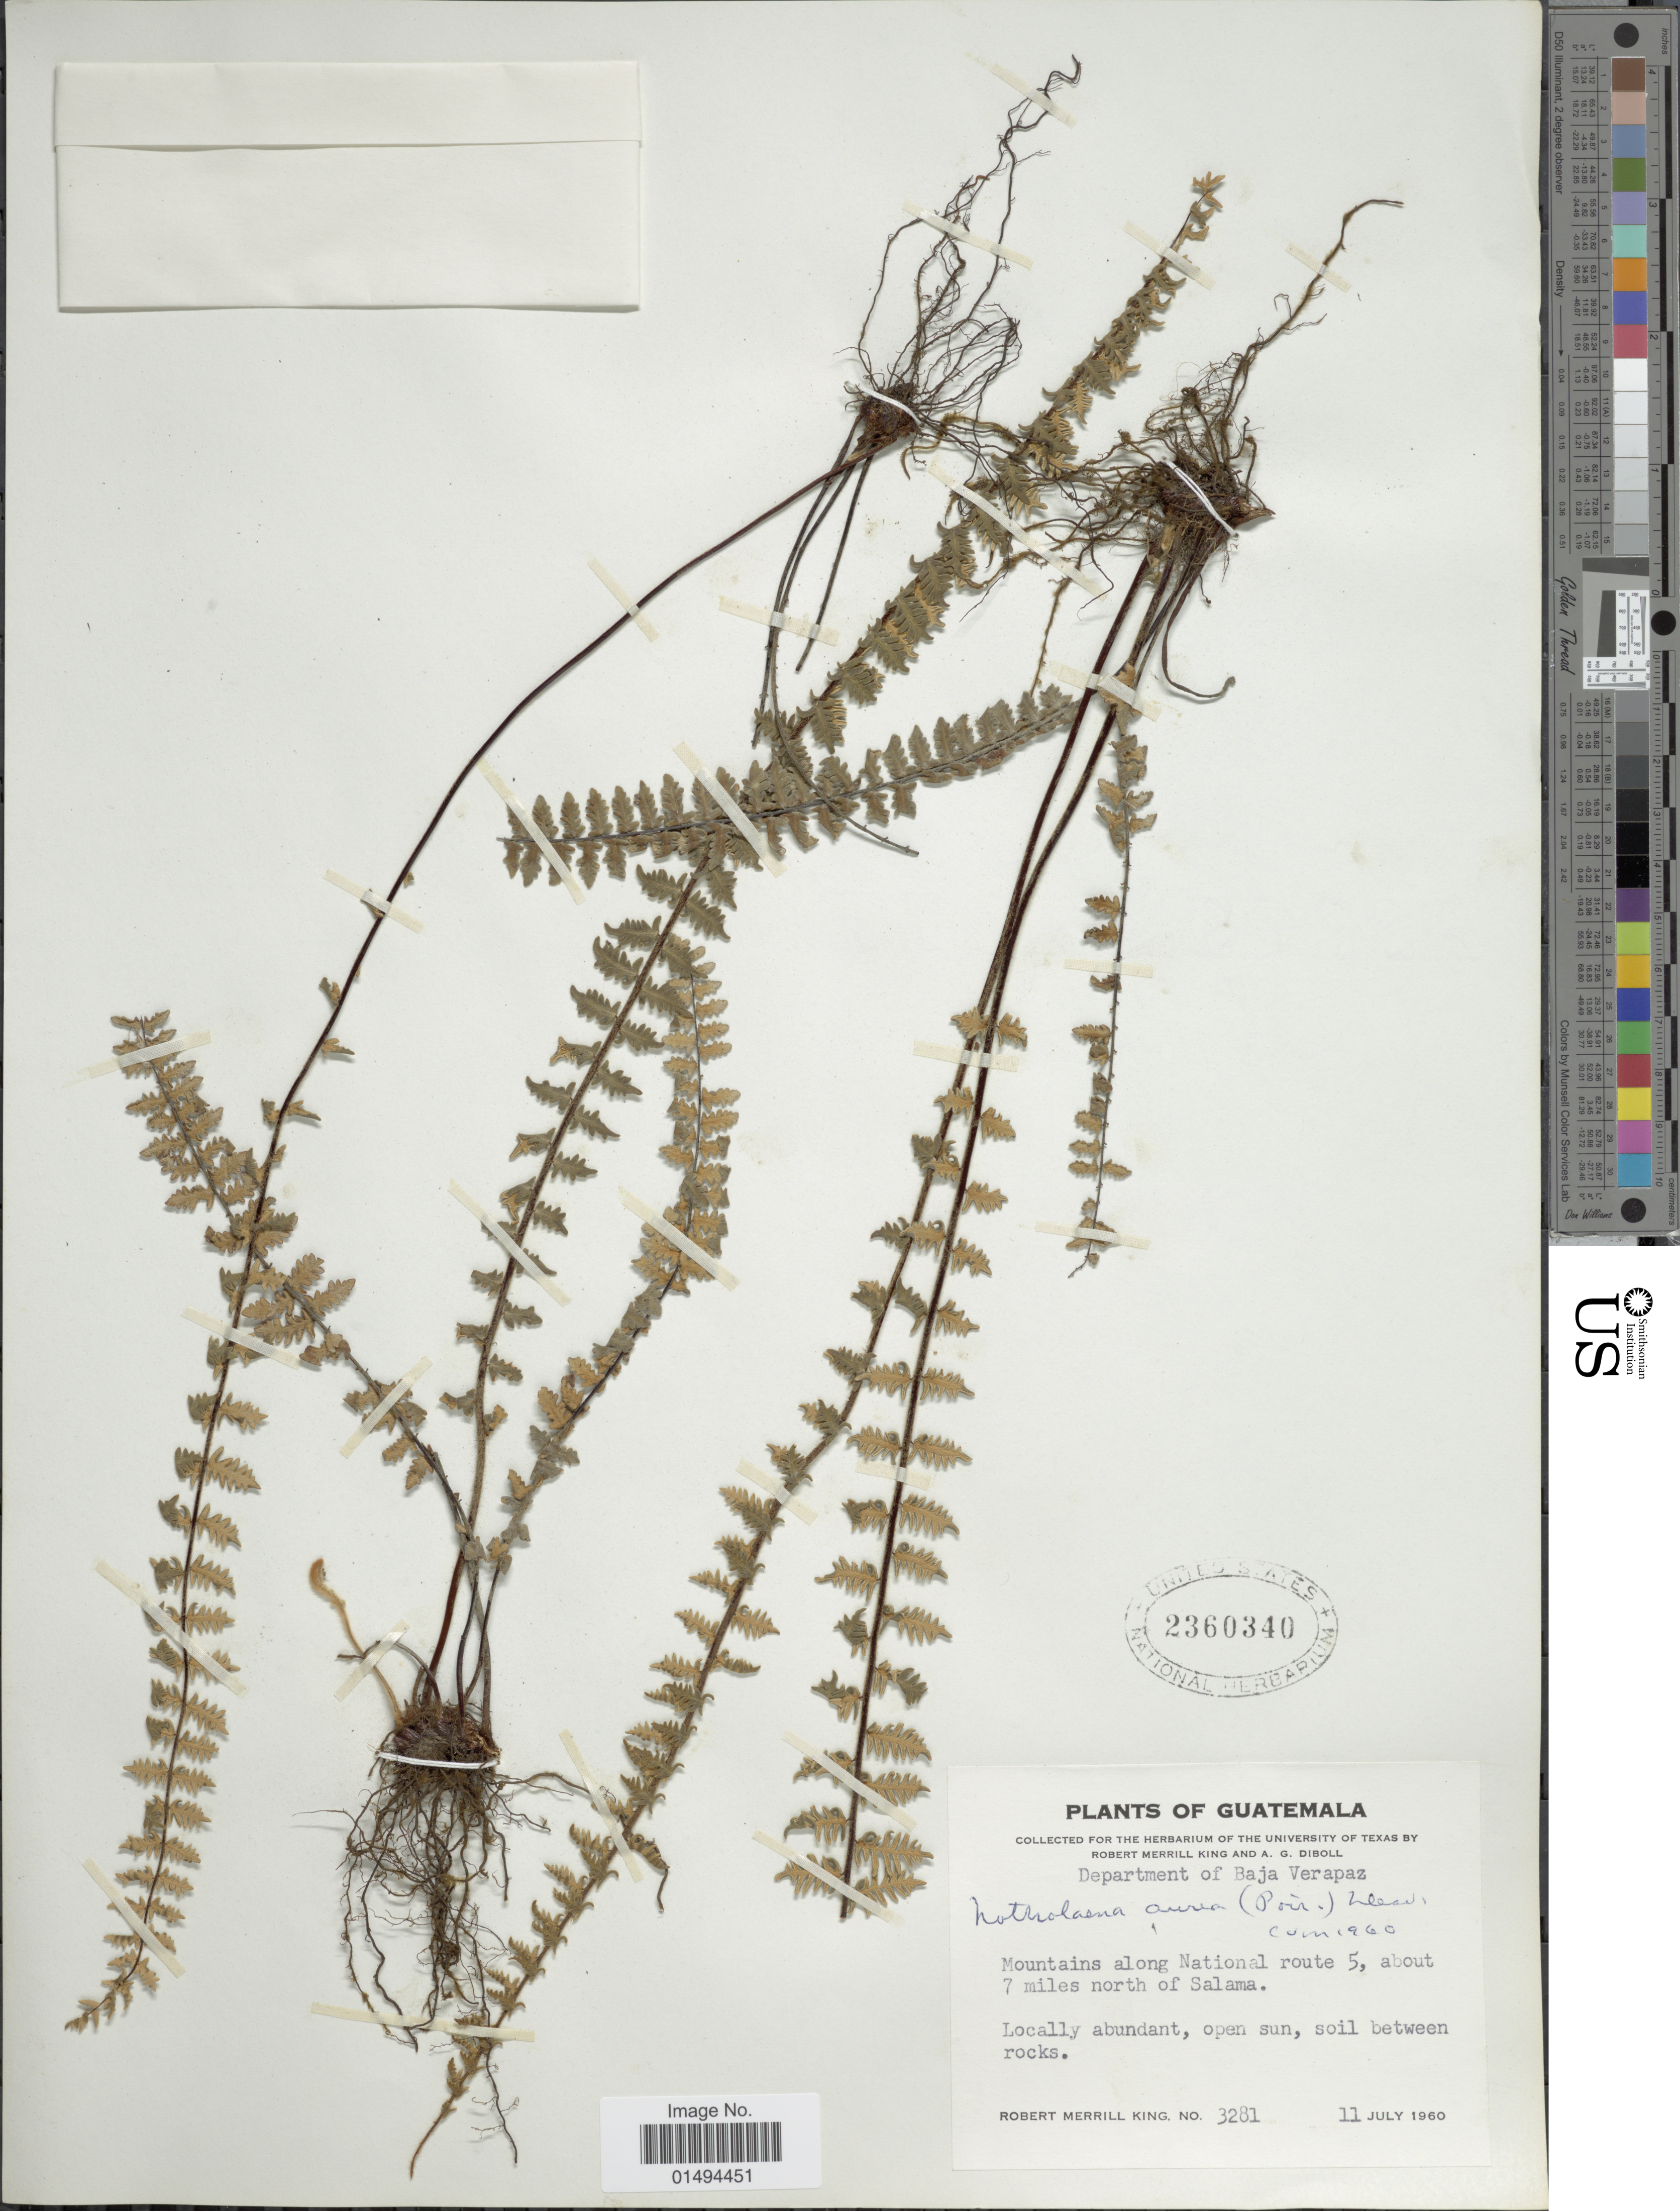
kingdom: Plantae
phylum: Tracheophyta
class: Polypodiopsida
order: Polypodiales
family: Pteridaceae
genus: Myriopteris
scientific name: Myriopteris aurea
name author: (Poir.) Grusz & Windham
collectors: R. M. King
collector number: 3281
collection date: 1960-07-11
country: Guatemala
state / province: Baja Verapaz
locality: Mountains along National route 5, about 7 miles north of Salama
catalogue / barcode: US 2360340